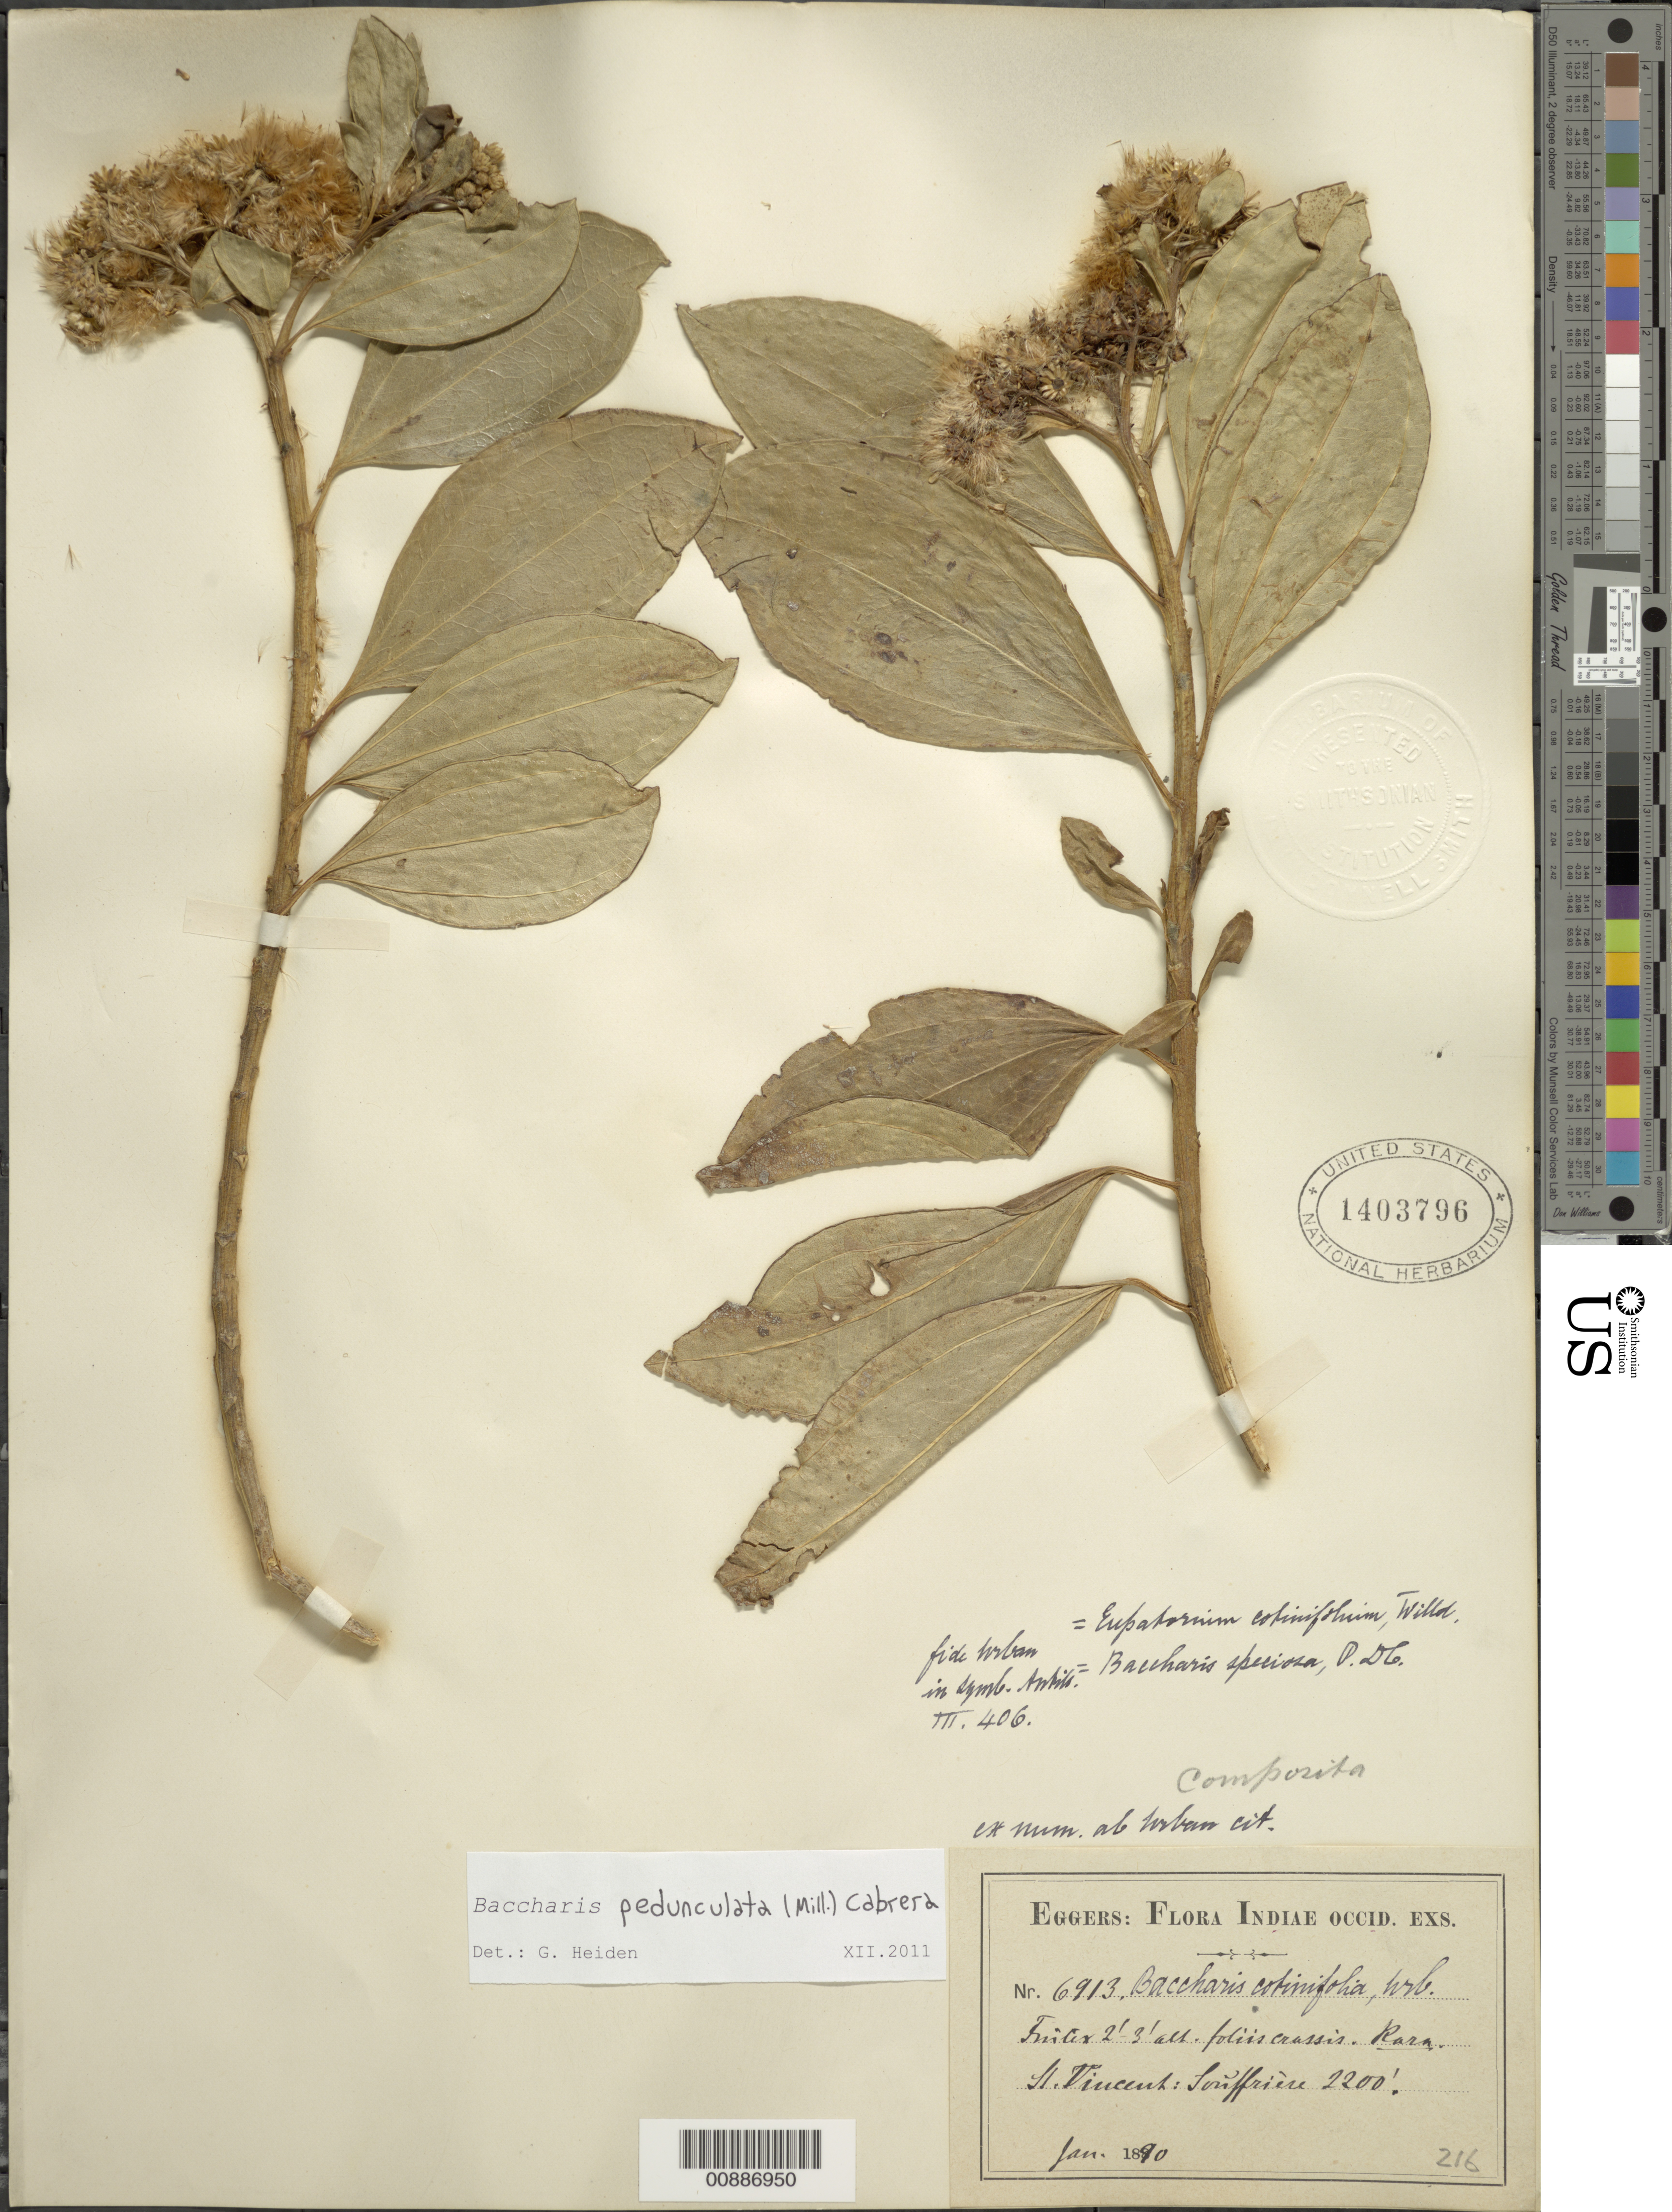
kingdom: Plantae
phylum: Tracheophyta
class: Magnoliopsida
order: Asterales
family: Asteraceae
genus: Baccharis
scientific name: Baccharis pedunculata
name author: (Mill.) Cabrera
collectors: H. F. A. von Eggers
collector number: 6913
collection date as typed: Jan 1890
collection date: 1890-01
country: St. Vincent - Grenadines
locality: Souffrière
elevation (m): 671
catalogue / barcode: US 1403796